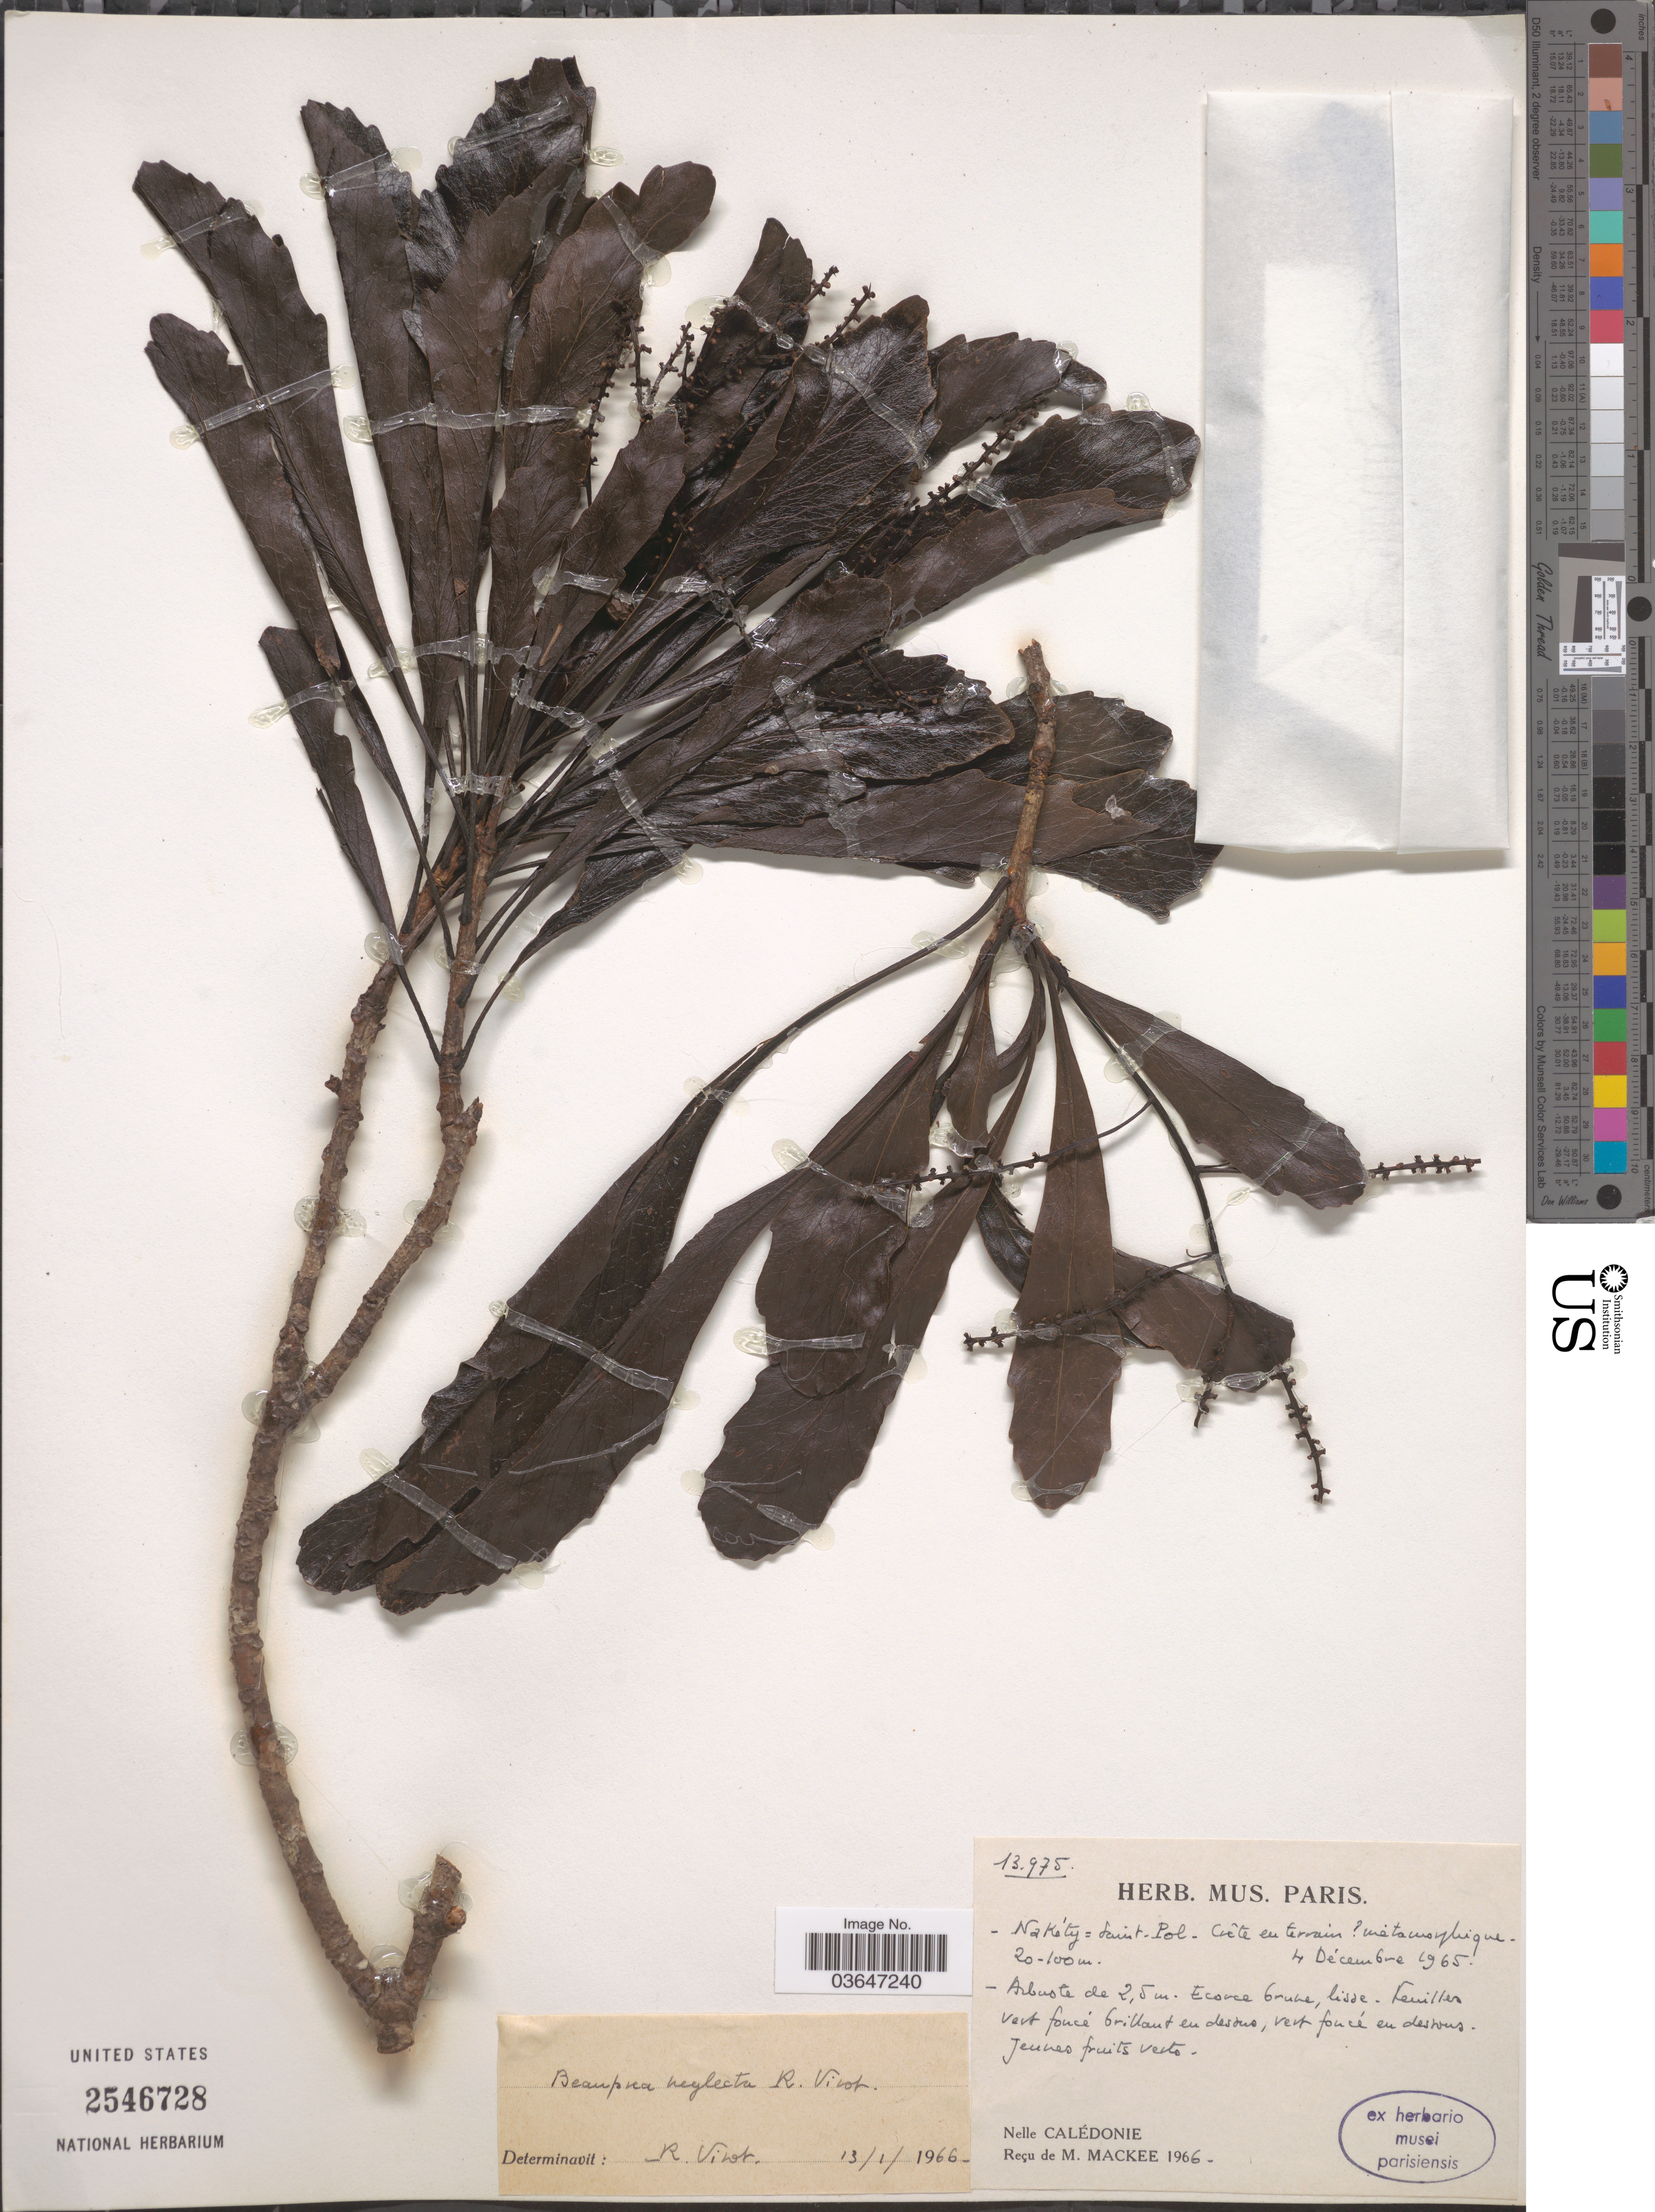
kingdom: Plantae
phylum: Tracheophyta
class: Magnoliopsida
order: Proteales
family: Proteaceae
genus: Beauprea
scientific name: Beauprea neglecta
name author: R. Virot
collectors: M. Mackee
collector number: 13975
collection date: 1965-12-04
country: New Caledonia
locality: Natáky [interpreted]: Saint Pol.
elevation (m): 20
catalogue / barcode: US 2546728